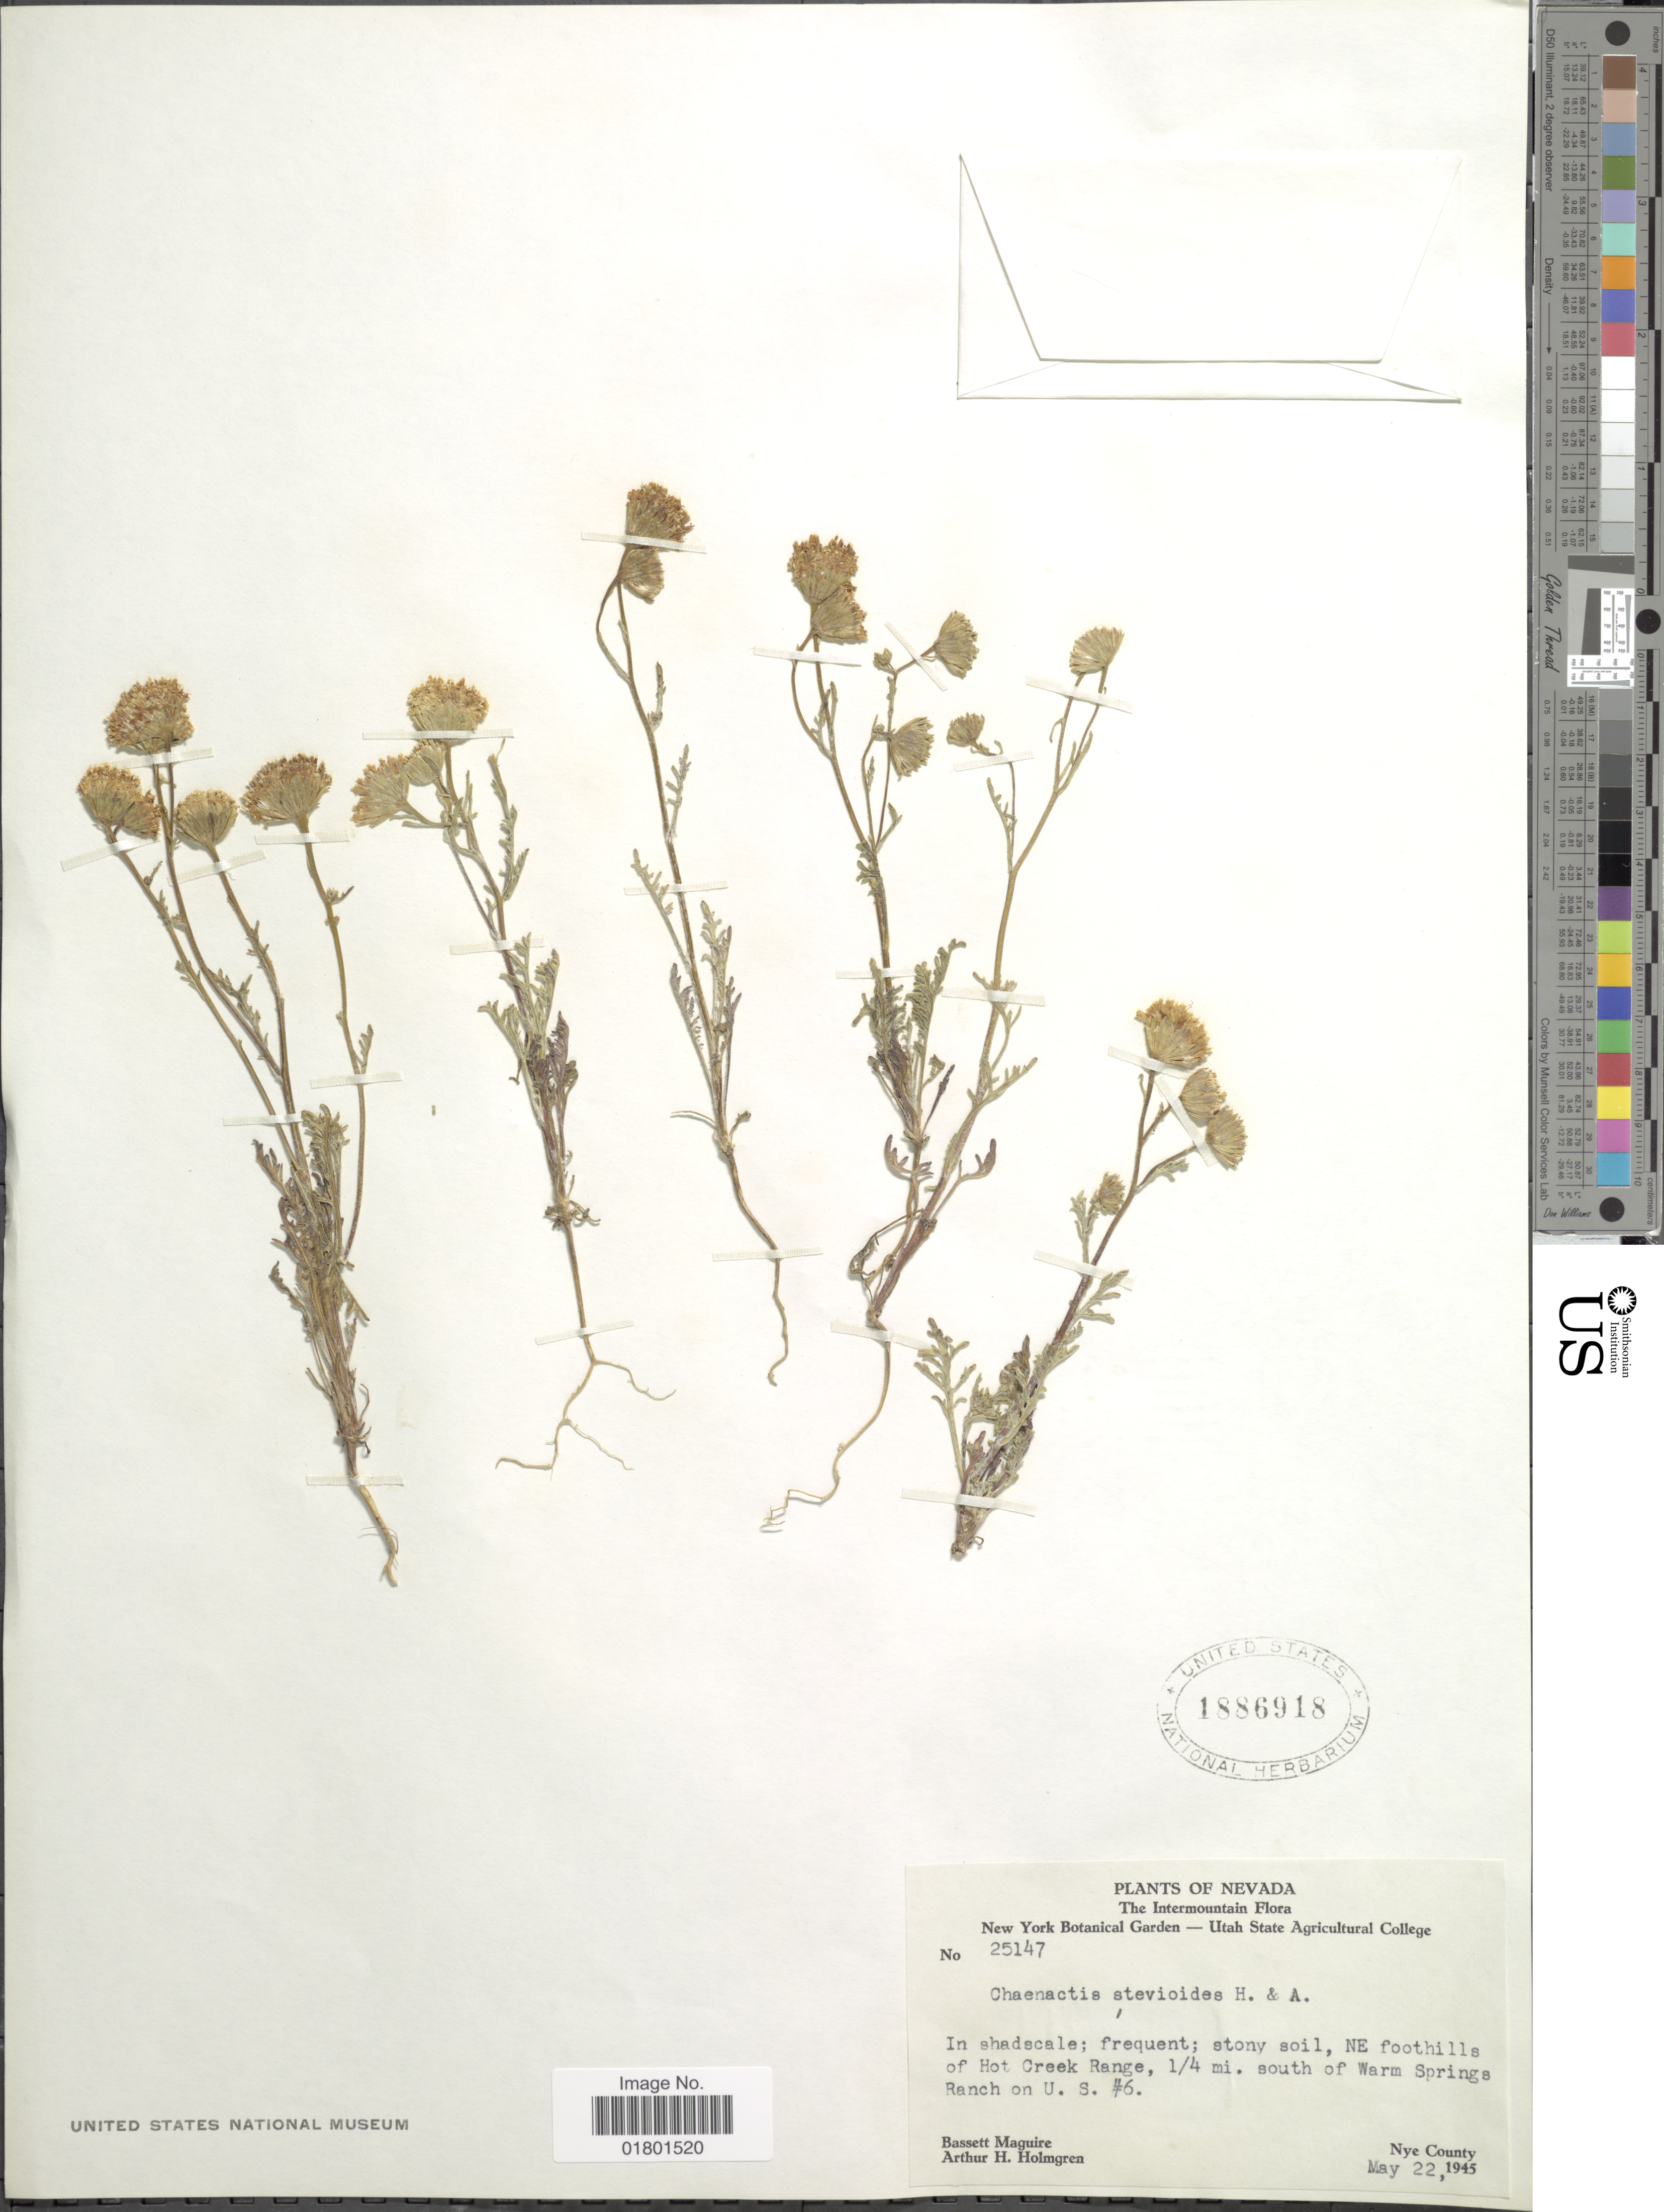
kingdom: Plantae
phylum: Tracheophyta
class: Magnoliopsida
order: Asterales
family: Asteraceae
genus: Chaenactis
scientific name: Chaenactis stevioides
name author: Hook. & Arn.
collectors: B. Maguire & A. H. Holmgren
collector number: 25147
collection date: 1945-05-22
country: United States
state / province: Nevada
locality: NE foothills of Hot Creek Range, 1/4 mi. south of Warm Springs Ranch on U. S. #6, Nye County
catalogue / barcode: US 1886918